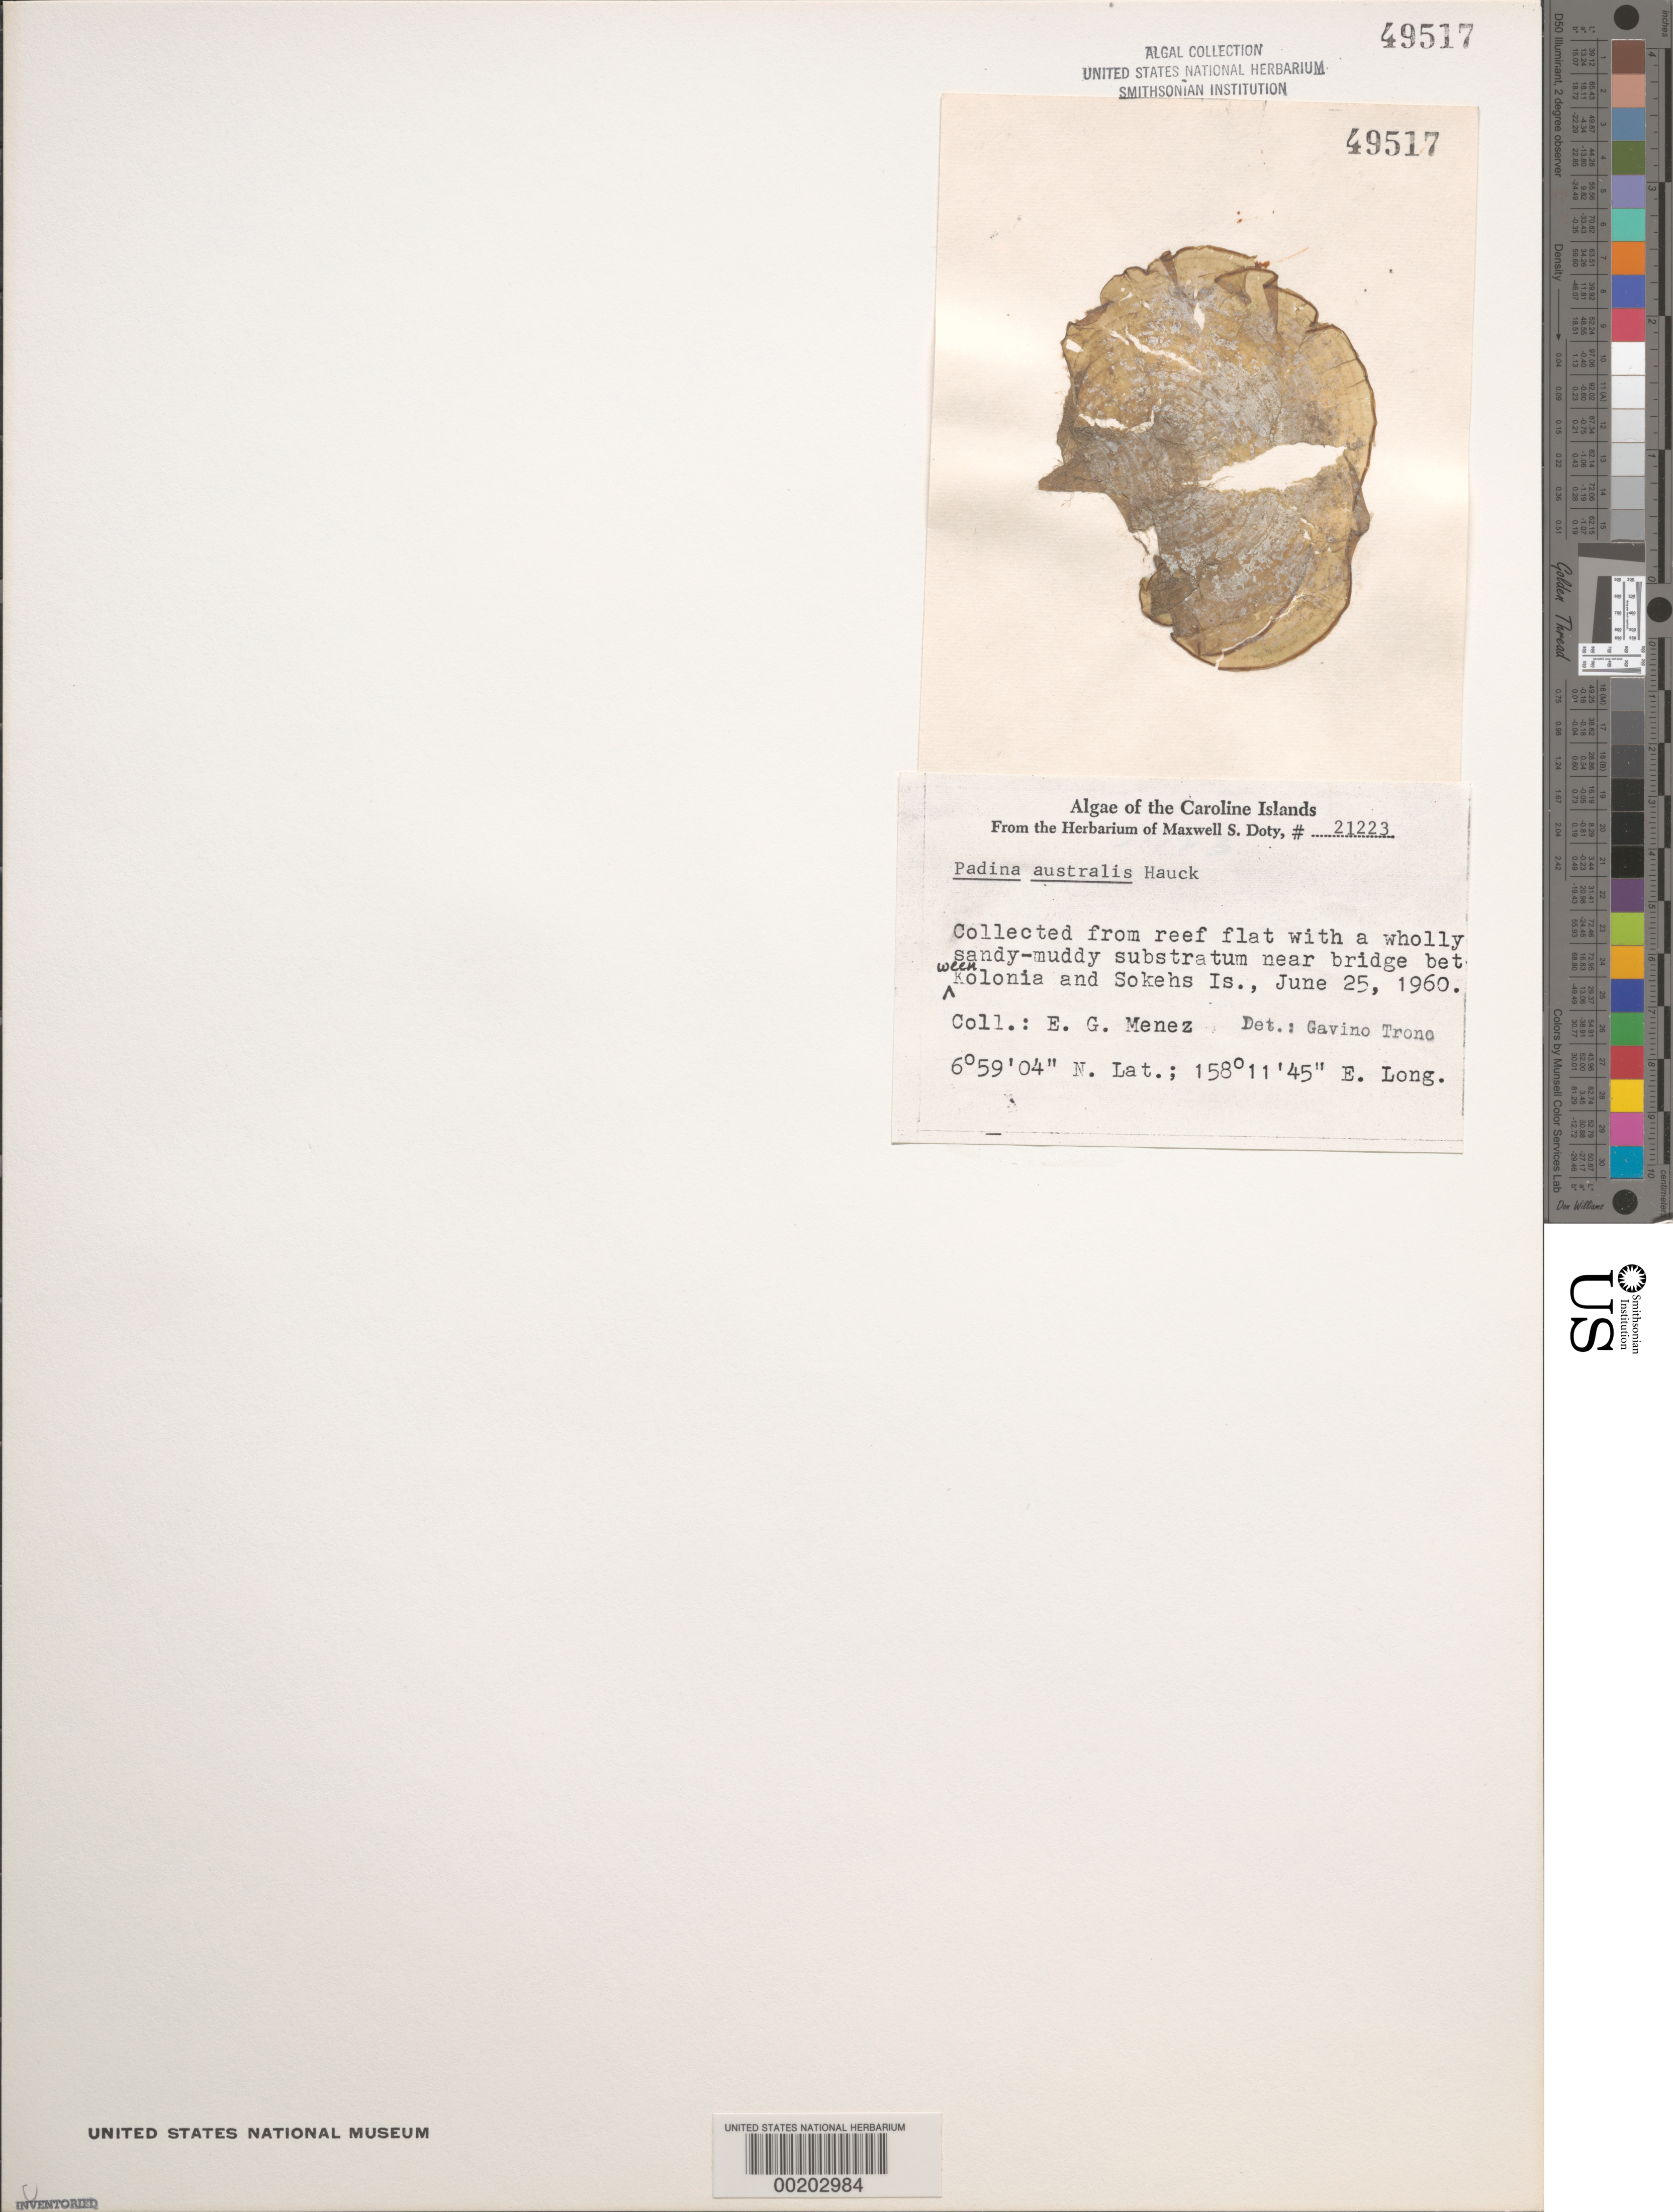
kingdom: Chromista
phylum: Ochrophyta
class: Phaeophyceae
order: Dictyotales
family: Dictyotaceae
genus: Padina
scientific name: Padina australis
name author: Hauck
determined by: Trono, Gavino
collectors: Meñez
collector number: MSD 21223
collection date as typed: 25 Jun 1960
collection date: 1960-06-25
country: Micronesia, Federated States of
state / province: Pohnpei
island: Pohnpei [Ponape]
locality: Between Kolonia Islet and Sokehs Islet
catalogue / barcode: US 49517